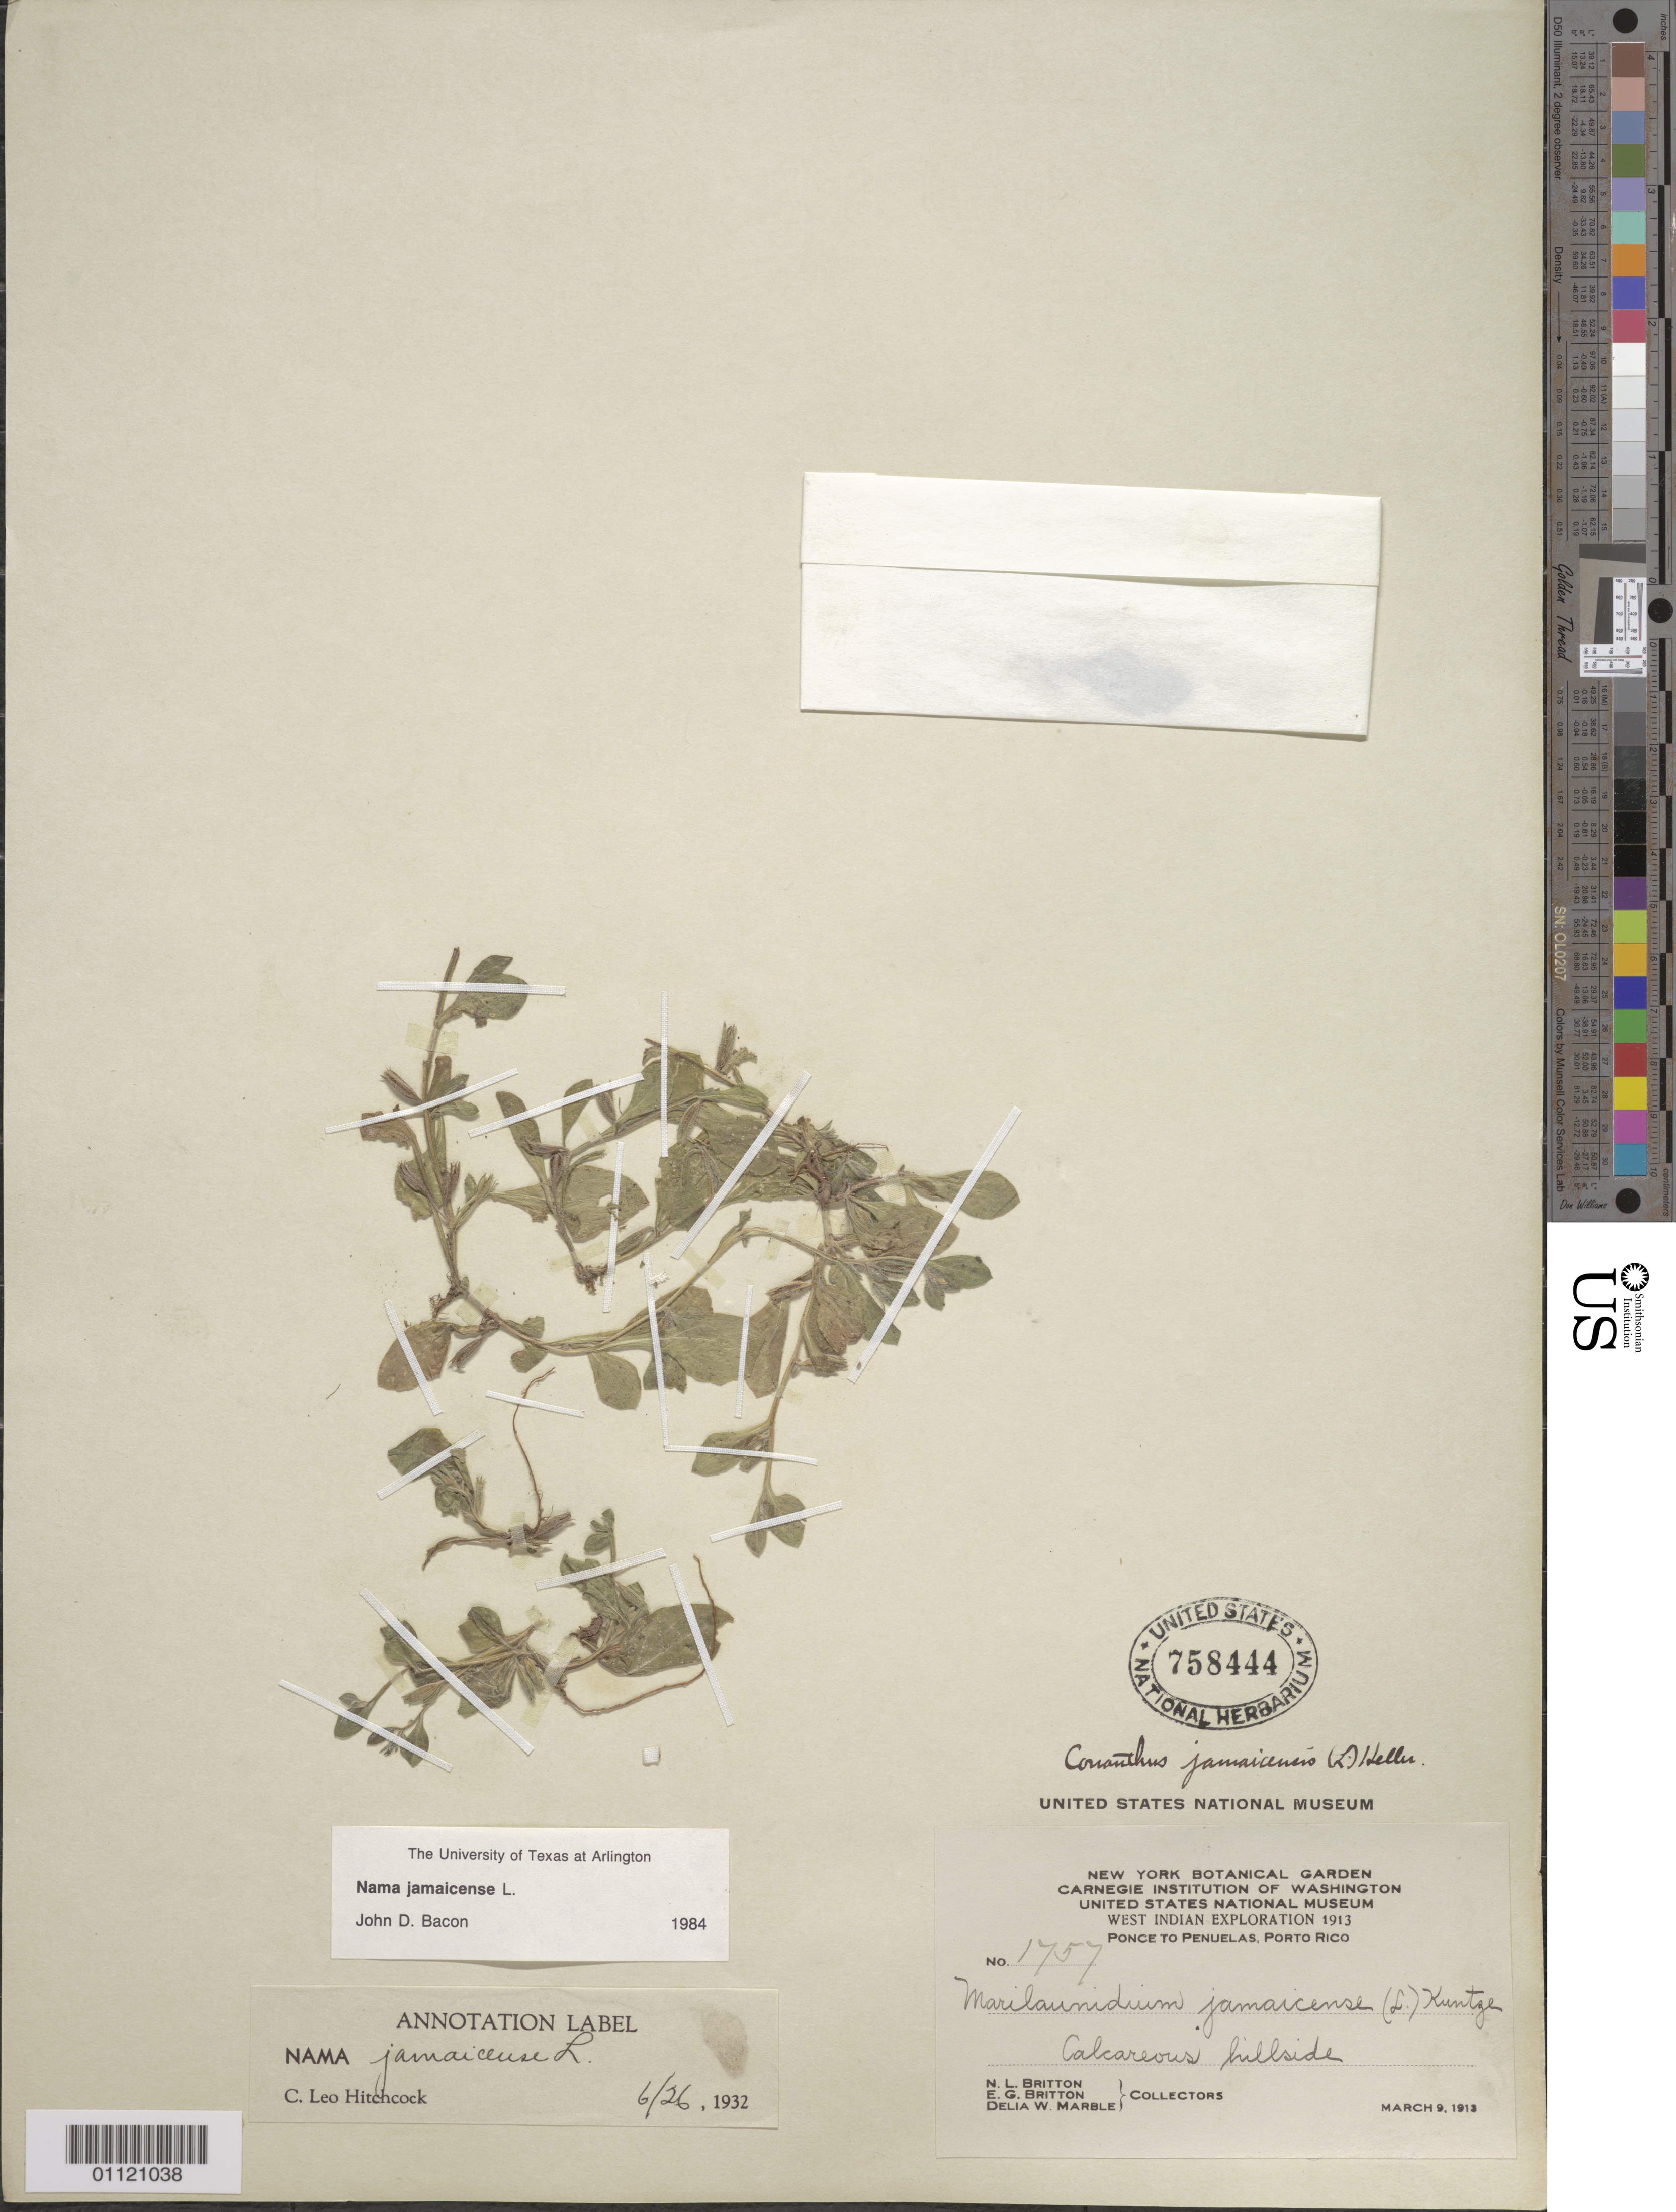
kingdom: Plantae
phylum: Tracheophyta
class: Magnoliopsida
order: Boraginales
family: Namaceae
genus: Nama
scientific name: Nama jamaicensis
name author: L.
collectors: N. Britton, E. G. Britton & D. W. Marble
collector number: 1757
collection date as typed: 09 Mar 1913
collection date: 1913-03-09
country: Puerto Rico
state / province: San Juan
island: Puerto Rico I.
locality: Ponce to Penuelas: Calcareous hillside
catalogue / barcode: US 758444